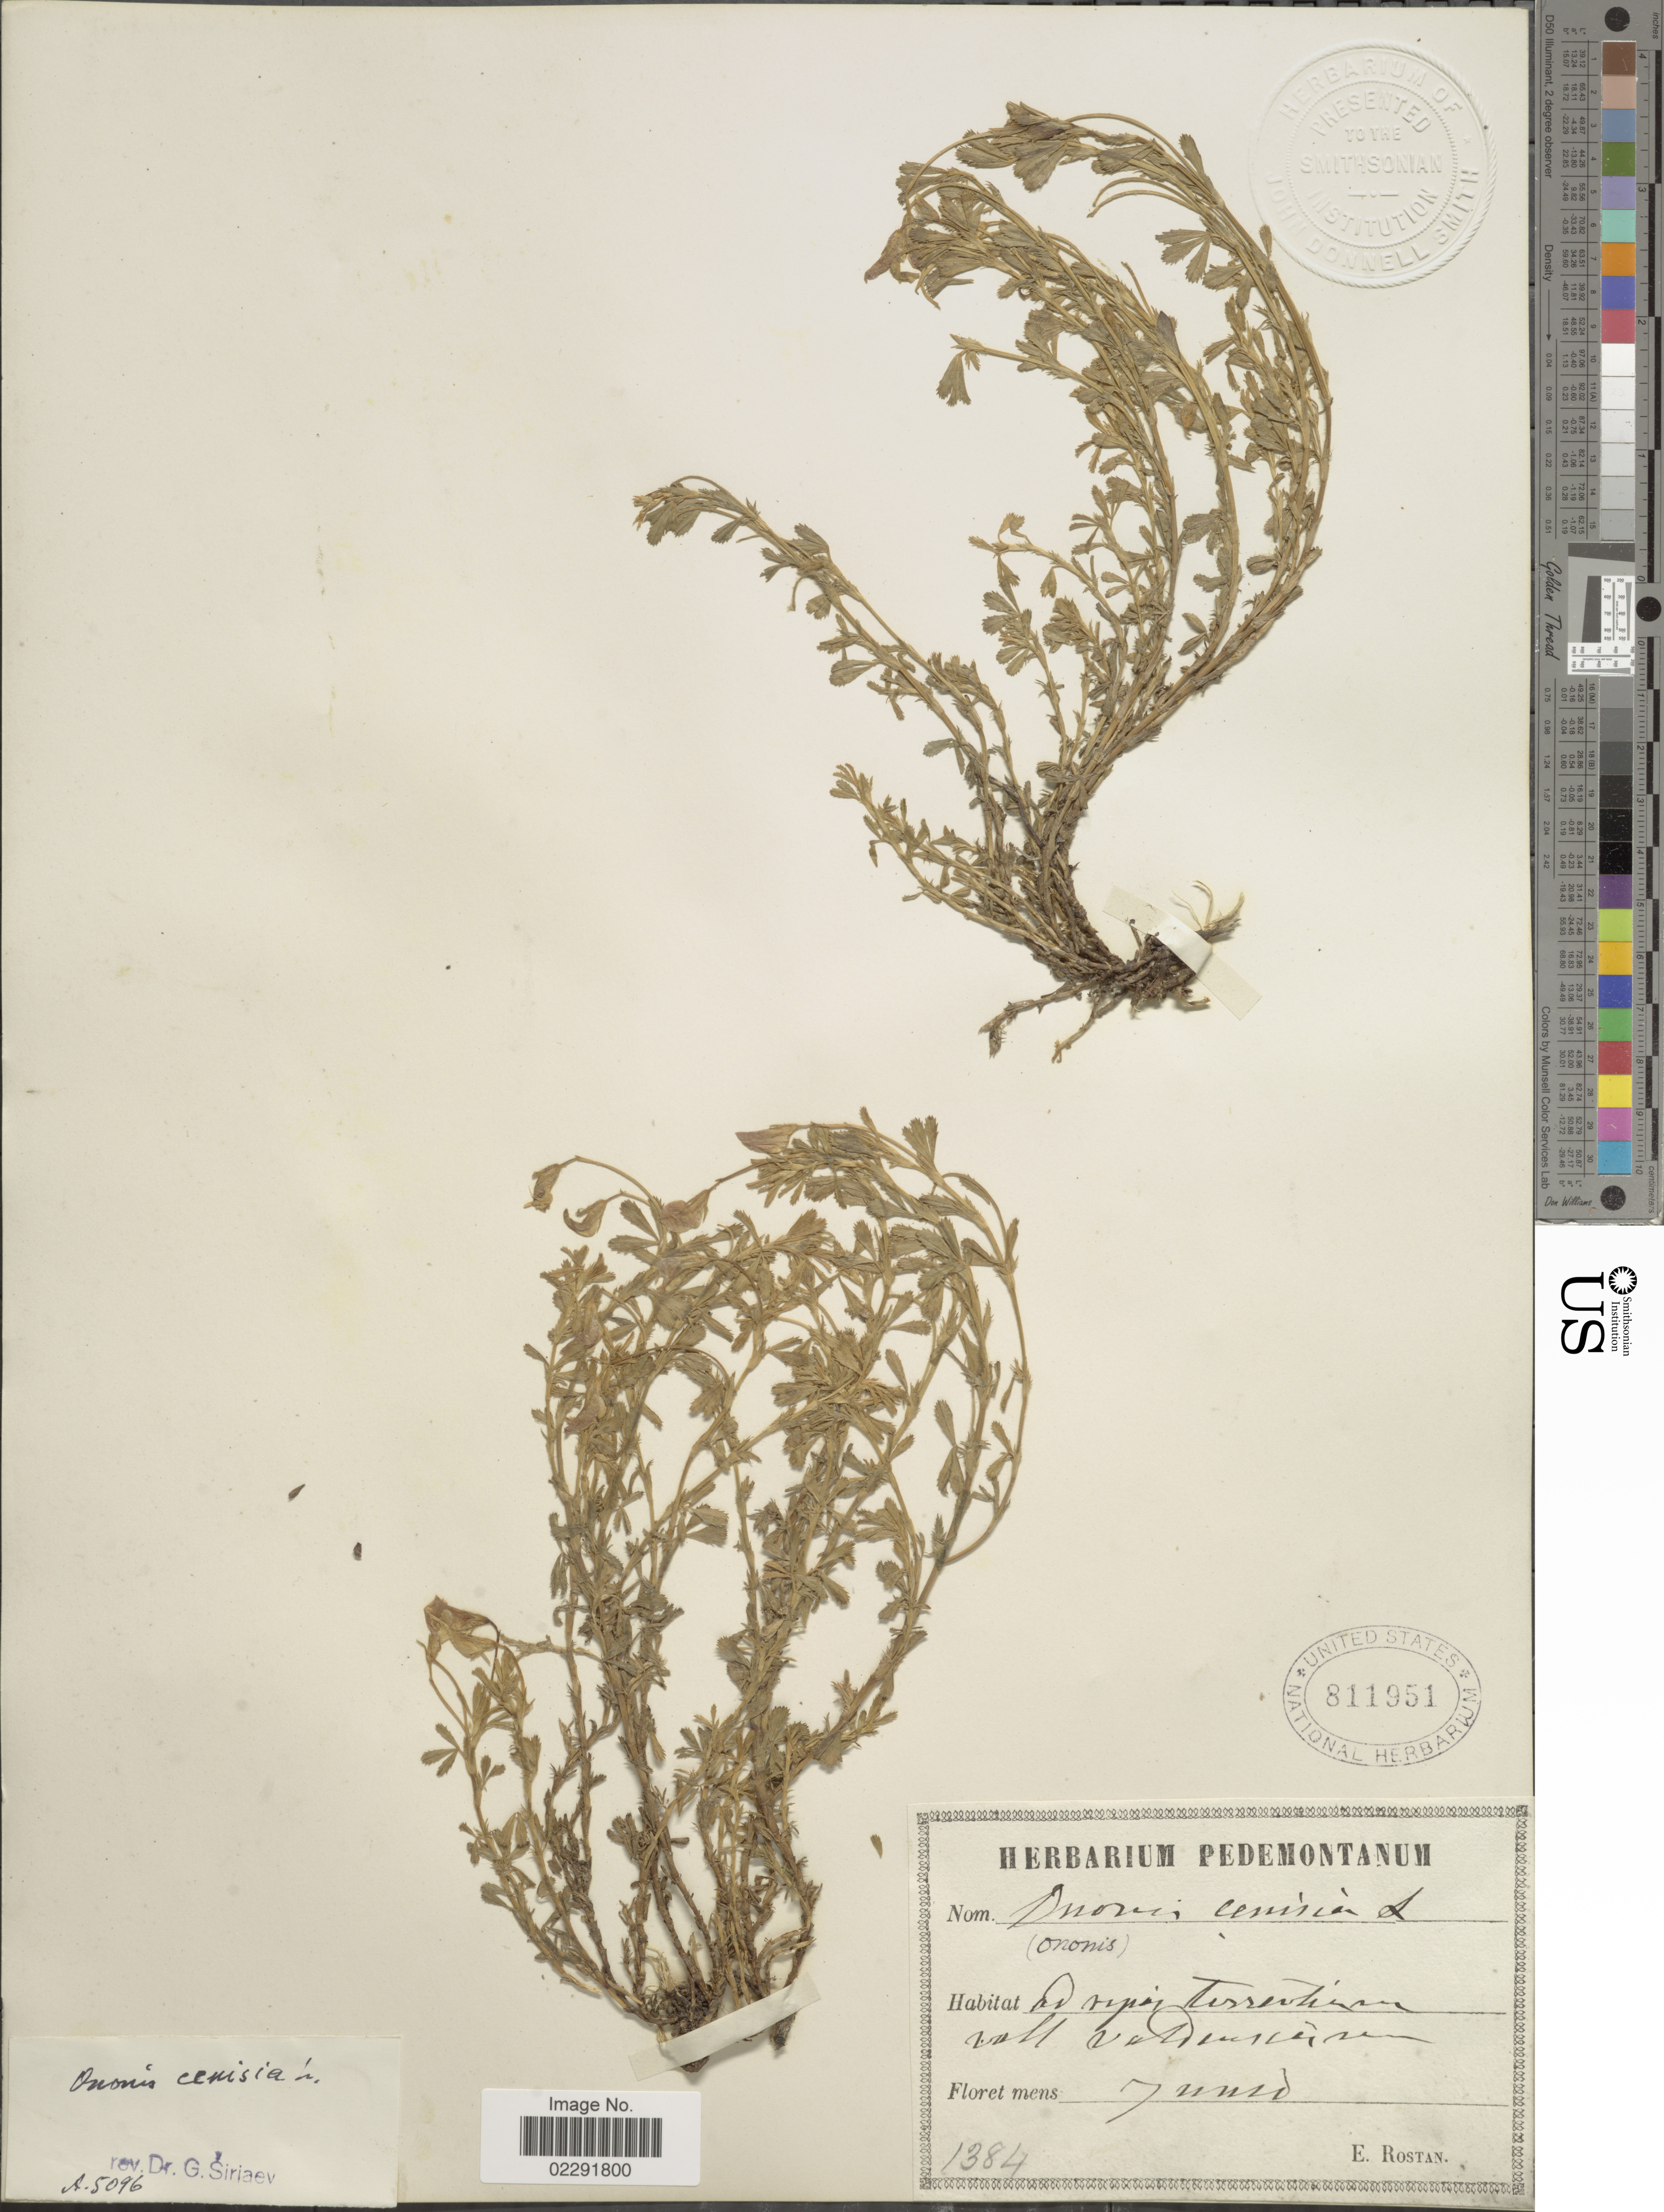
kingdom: Plantae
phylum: Tracheophyta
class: Magnoliopsida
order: Fabales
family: Fabaceae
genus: Ononis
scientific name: Ononis cenisia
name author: L.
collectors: E. Rostan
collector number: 1384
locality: Ad supra terrestium valt vastensium/ [interpreted]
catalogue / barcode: US 811951